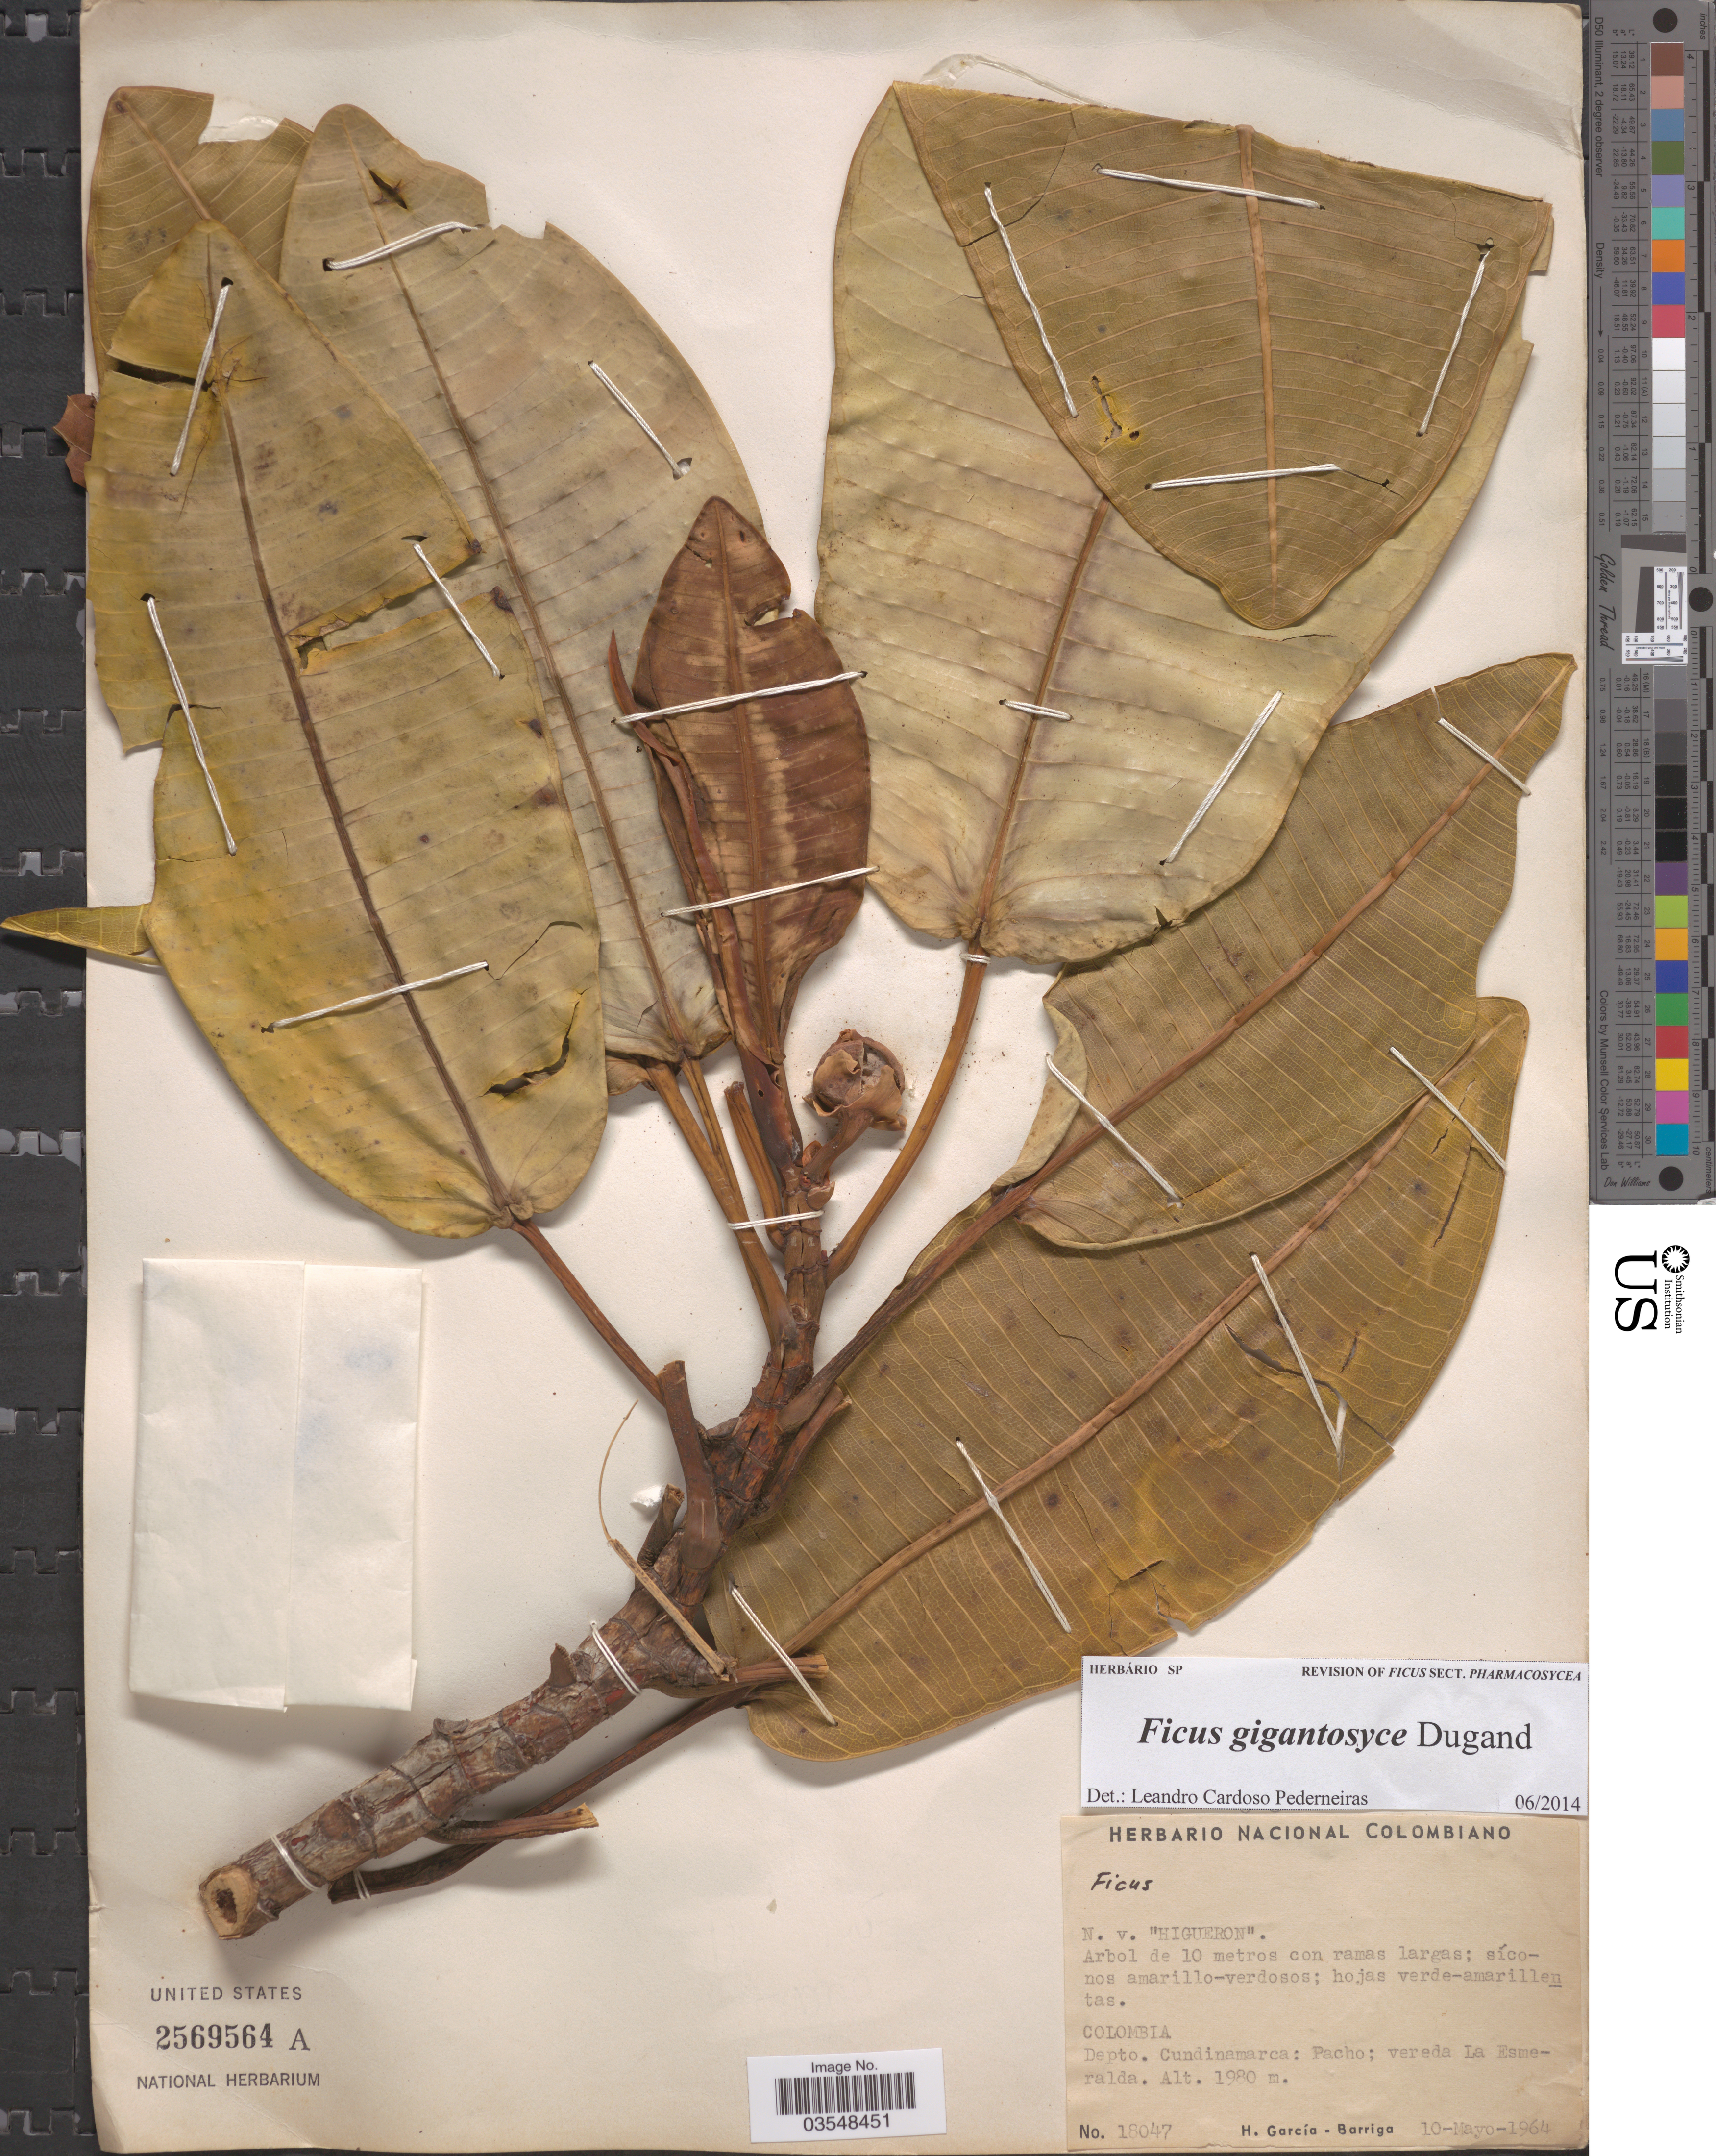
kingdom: Plantae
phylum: Tracheophyta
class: Magnoliopsida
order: Rosales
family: Moraceae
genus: Ficus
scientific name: Ficus gigantosyce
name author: Dugand G.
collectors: H. García Barriga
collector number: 18047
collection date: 1964-05-10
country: Colombia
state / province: Cundinamarca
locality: Depto. Cundinamarca: Pacho; vereda La Esmeralda.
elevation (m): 1980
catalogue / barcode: US 2569564A